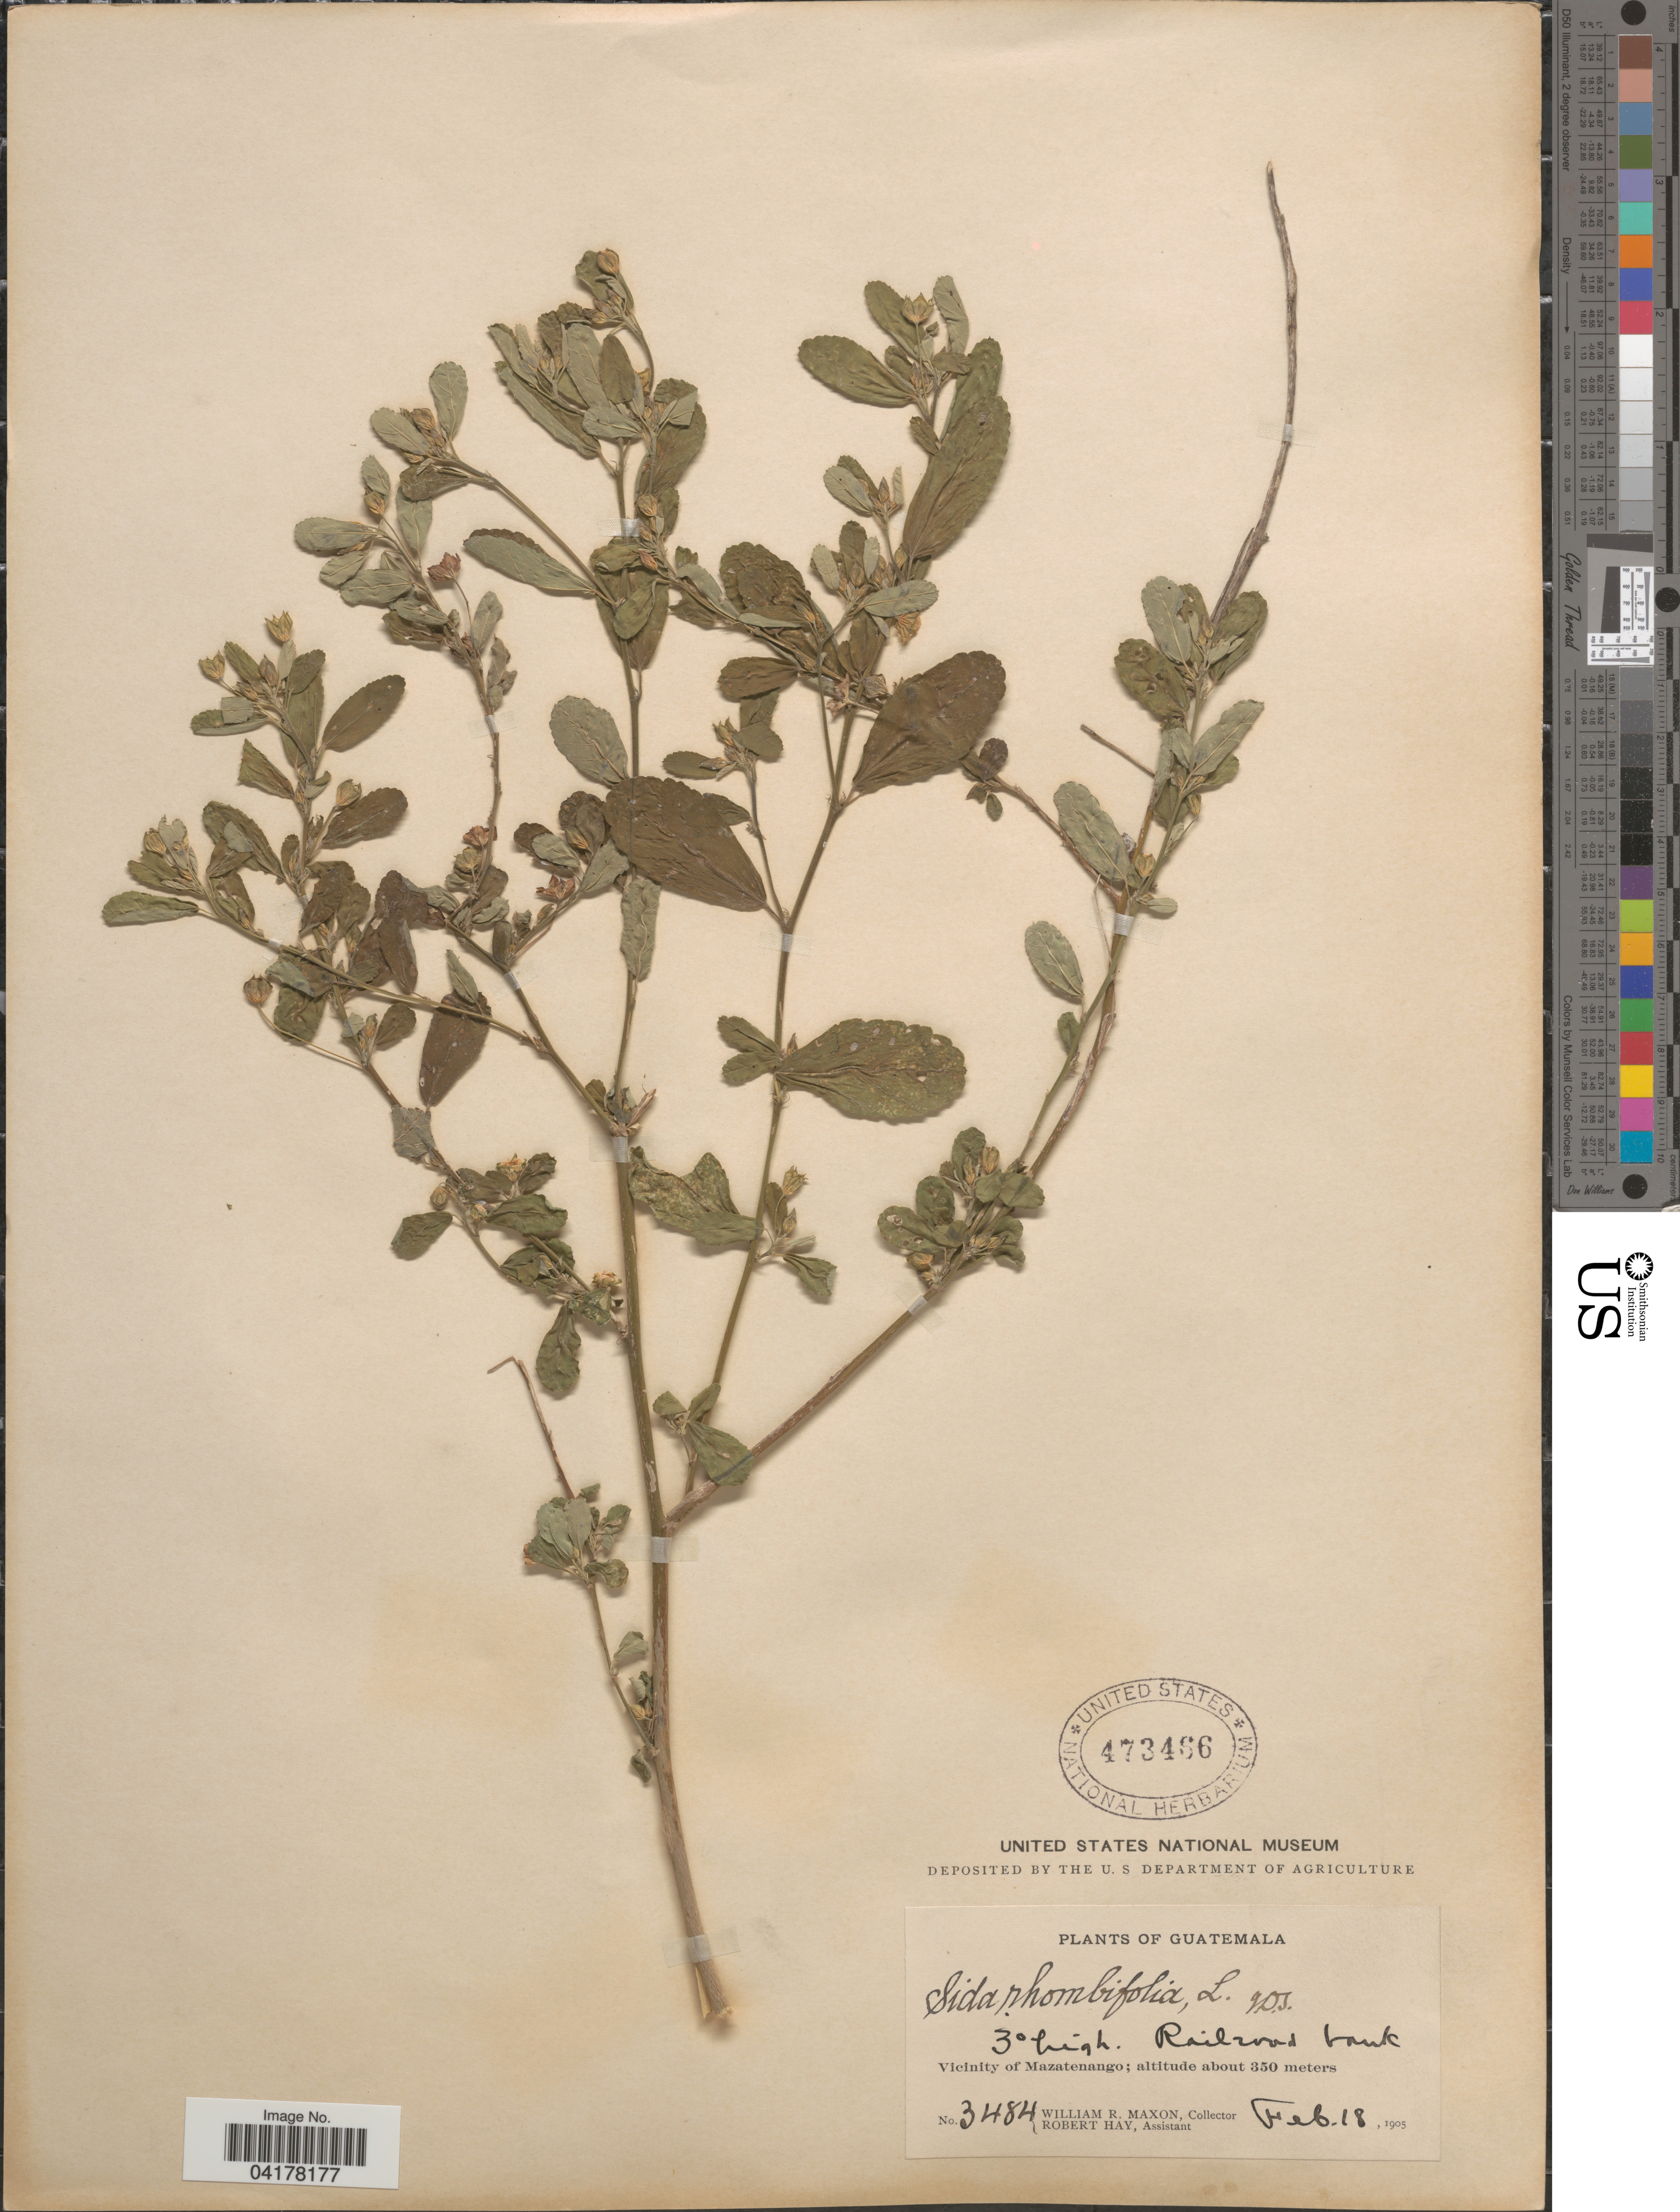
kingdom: Plantae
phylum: Tracheophyta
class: Magnoliopsida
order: Malvales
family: Malvaceae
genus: Sida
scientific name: Sida rhombifolia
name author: L.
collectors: W. R. Maxon & R. Hay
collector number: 3484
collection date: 1905-02-18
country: Guatemala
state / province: Suchitepéquez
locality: Vicinity of Mazatenango.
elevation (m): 350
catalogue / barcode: US 473466